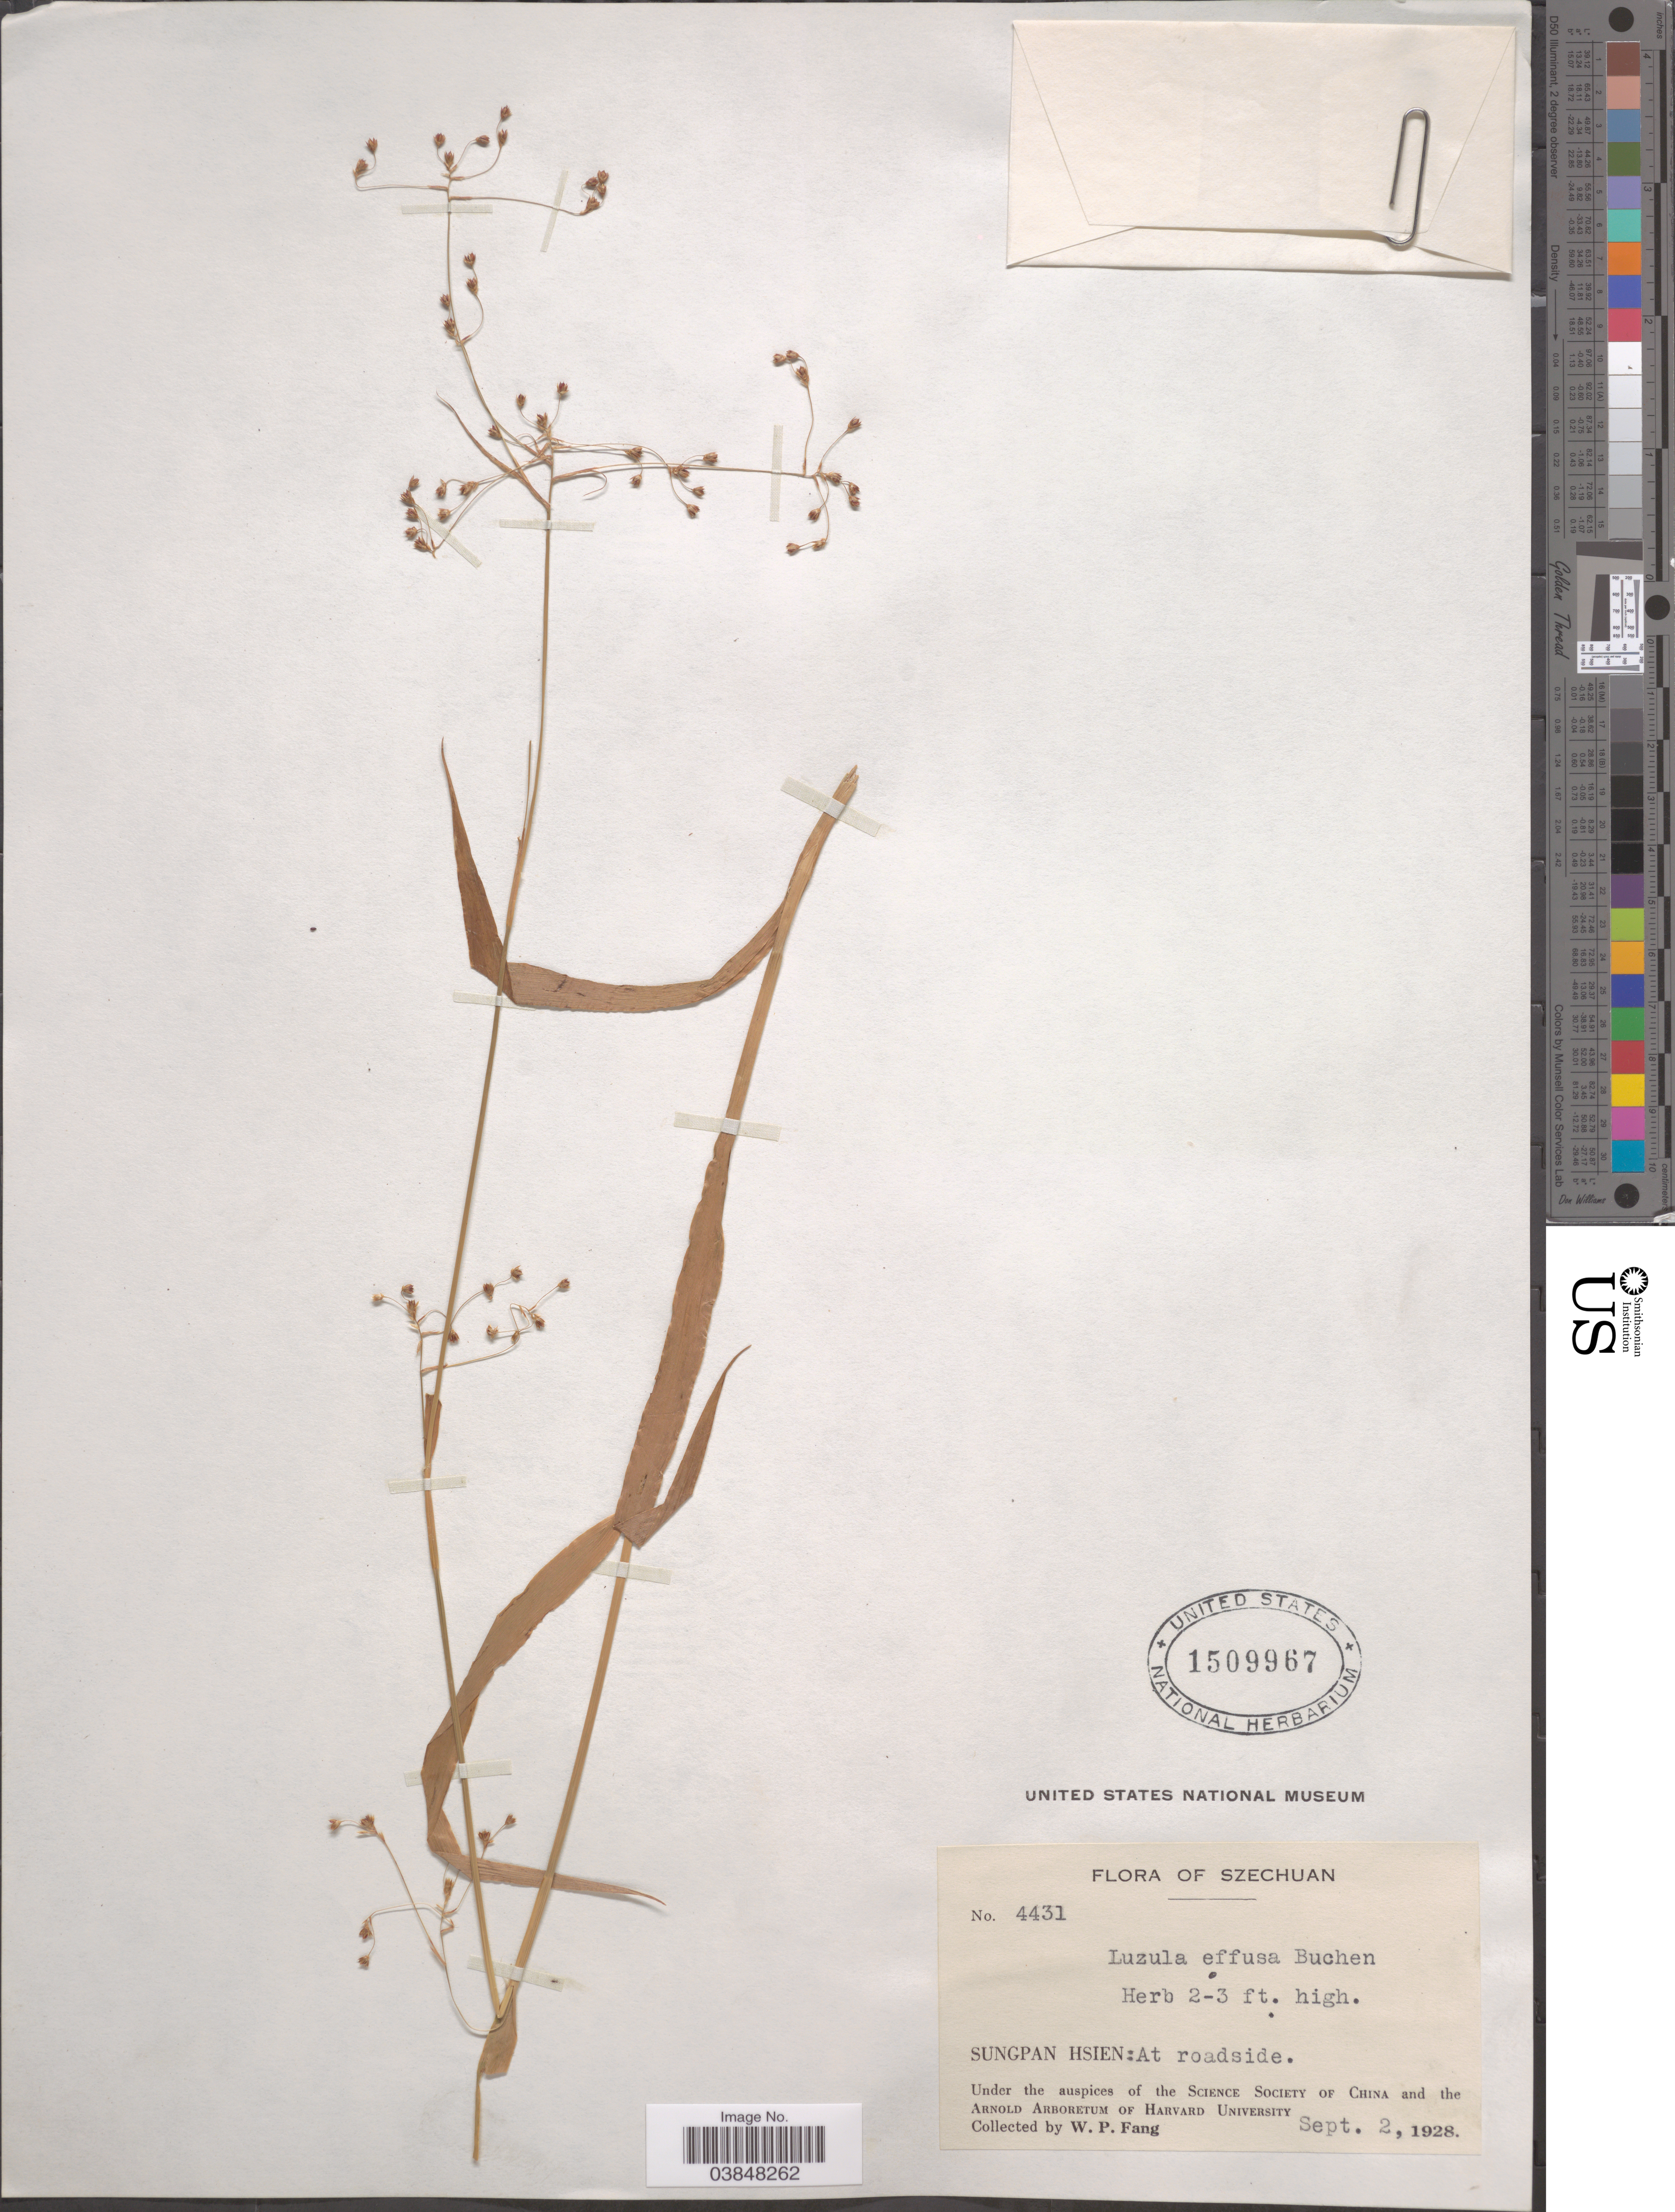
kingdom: Plantae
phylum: Tracheophyta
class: Liliopsida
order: Poales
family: Juncaceae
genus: Luzula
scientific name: Luzula effusa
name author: Buchenau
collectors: W. P. Fang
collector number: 4431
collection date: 1928-09-02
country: China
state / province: Sichuan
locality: Szechuan. Sungpan Hsien: At roadside.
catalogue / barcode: US 1509967